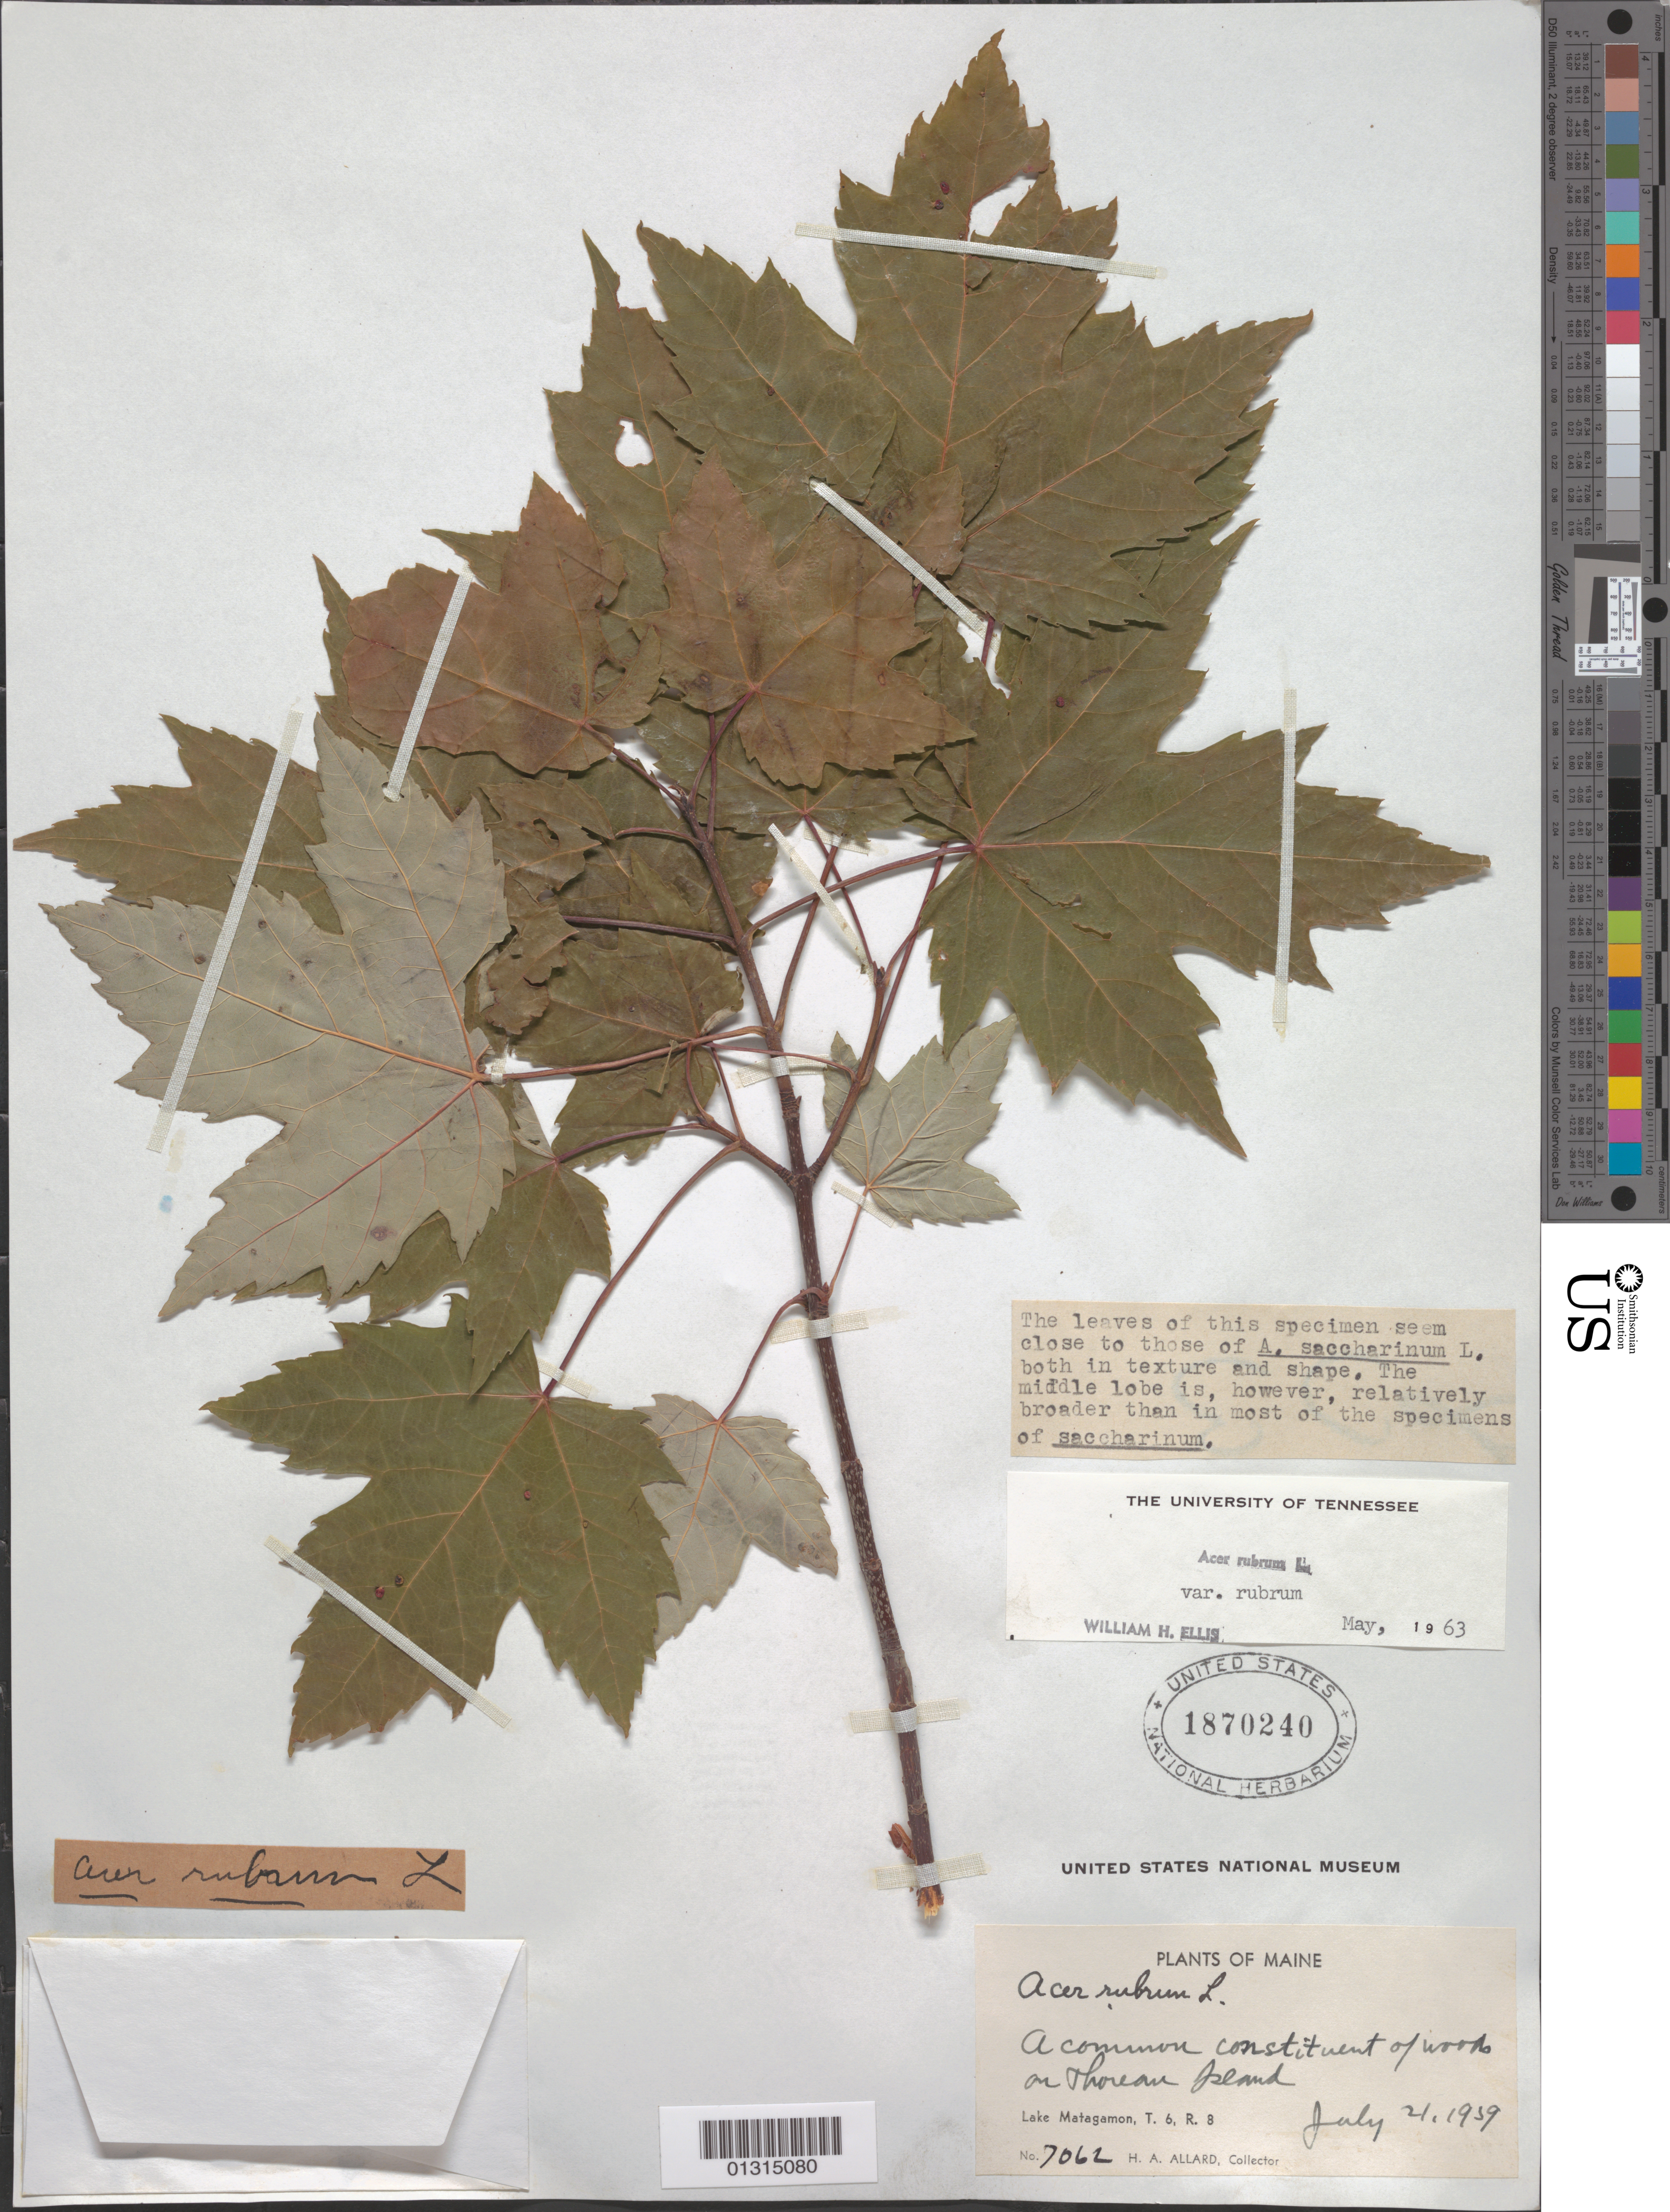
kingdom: Plantae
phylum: Tracheophyta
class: Magnoliopsida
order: Sapindales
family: Sapindaceae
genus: Acer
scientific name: Acer rubrum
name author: L.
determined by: Ellis, W. H.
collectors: H. A. Allard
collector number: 7062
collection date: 1959-07-21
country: United States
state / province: Maine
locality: Lake Matagamon, T, 6, R, 8; Thoreau Island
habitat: A common constituent of woods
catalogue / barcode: US 1870240